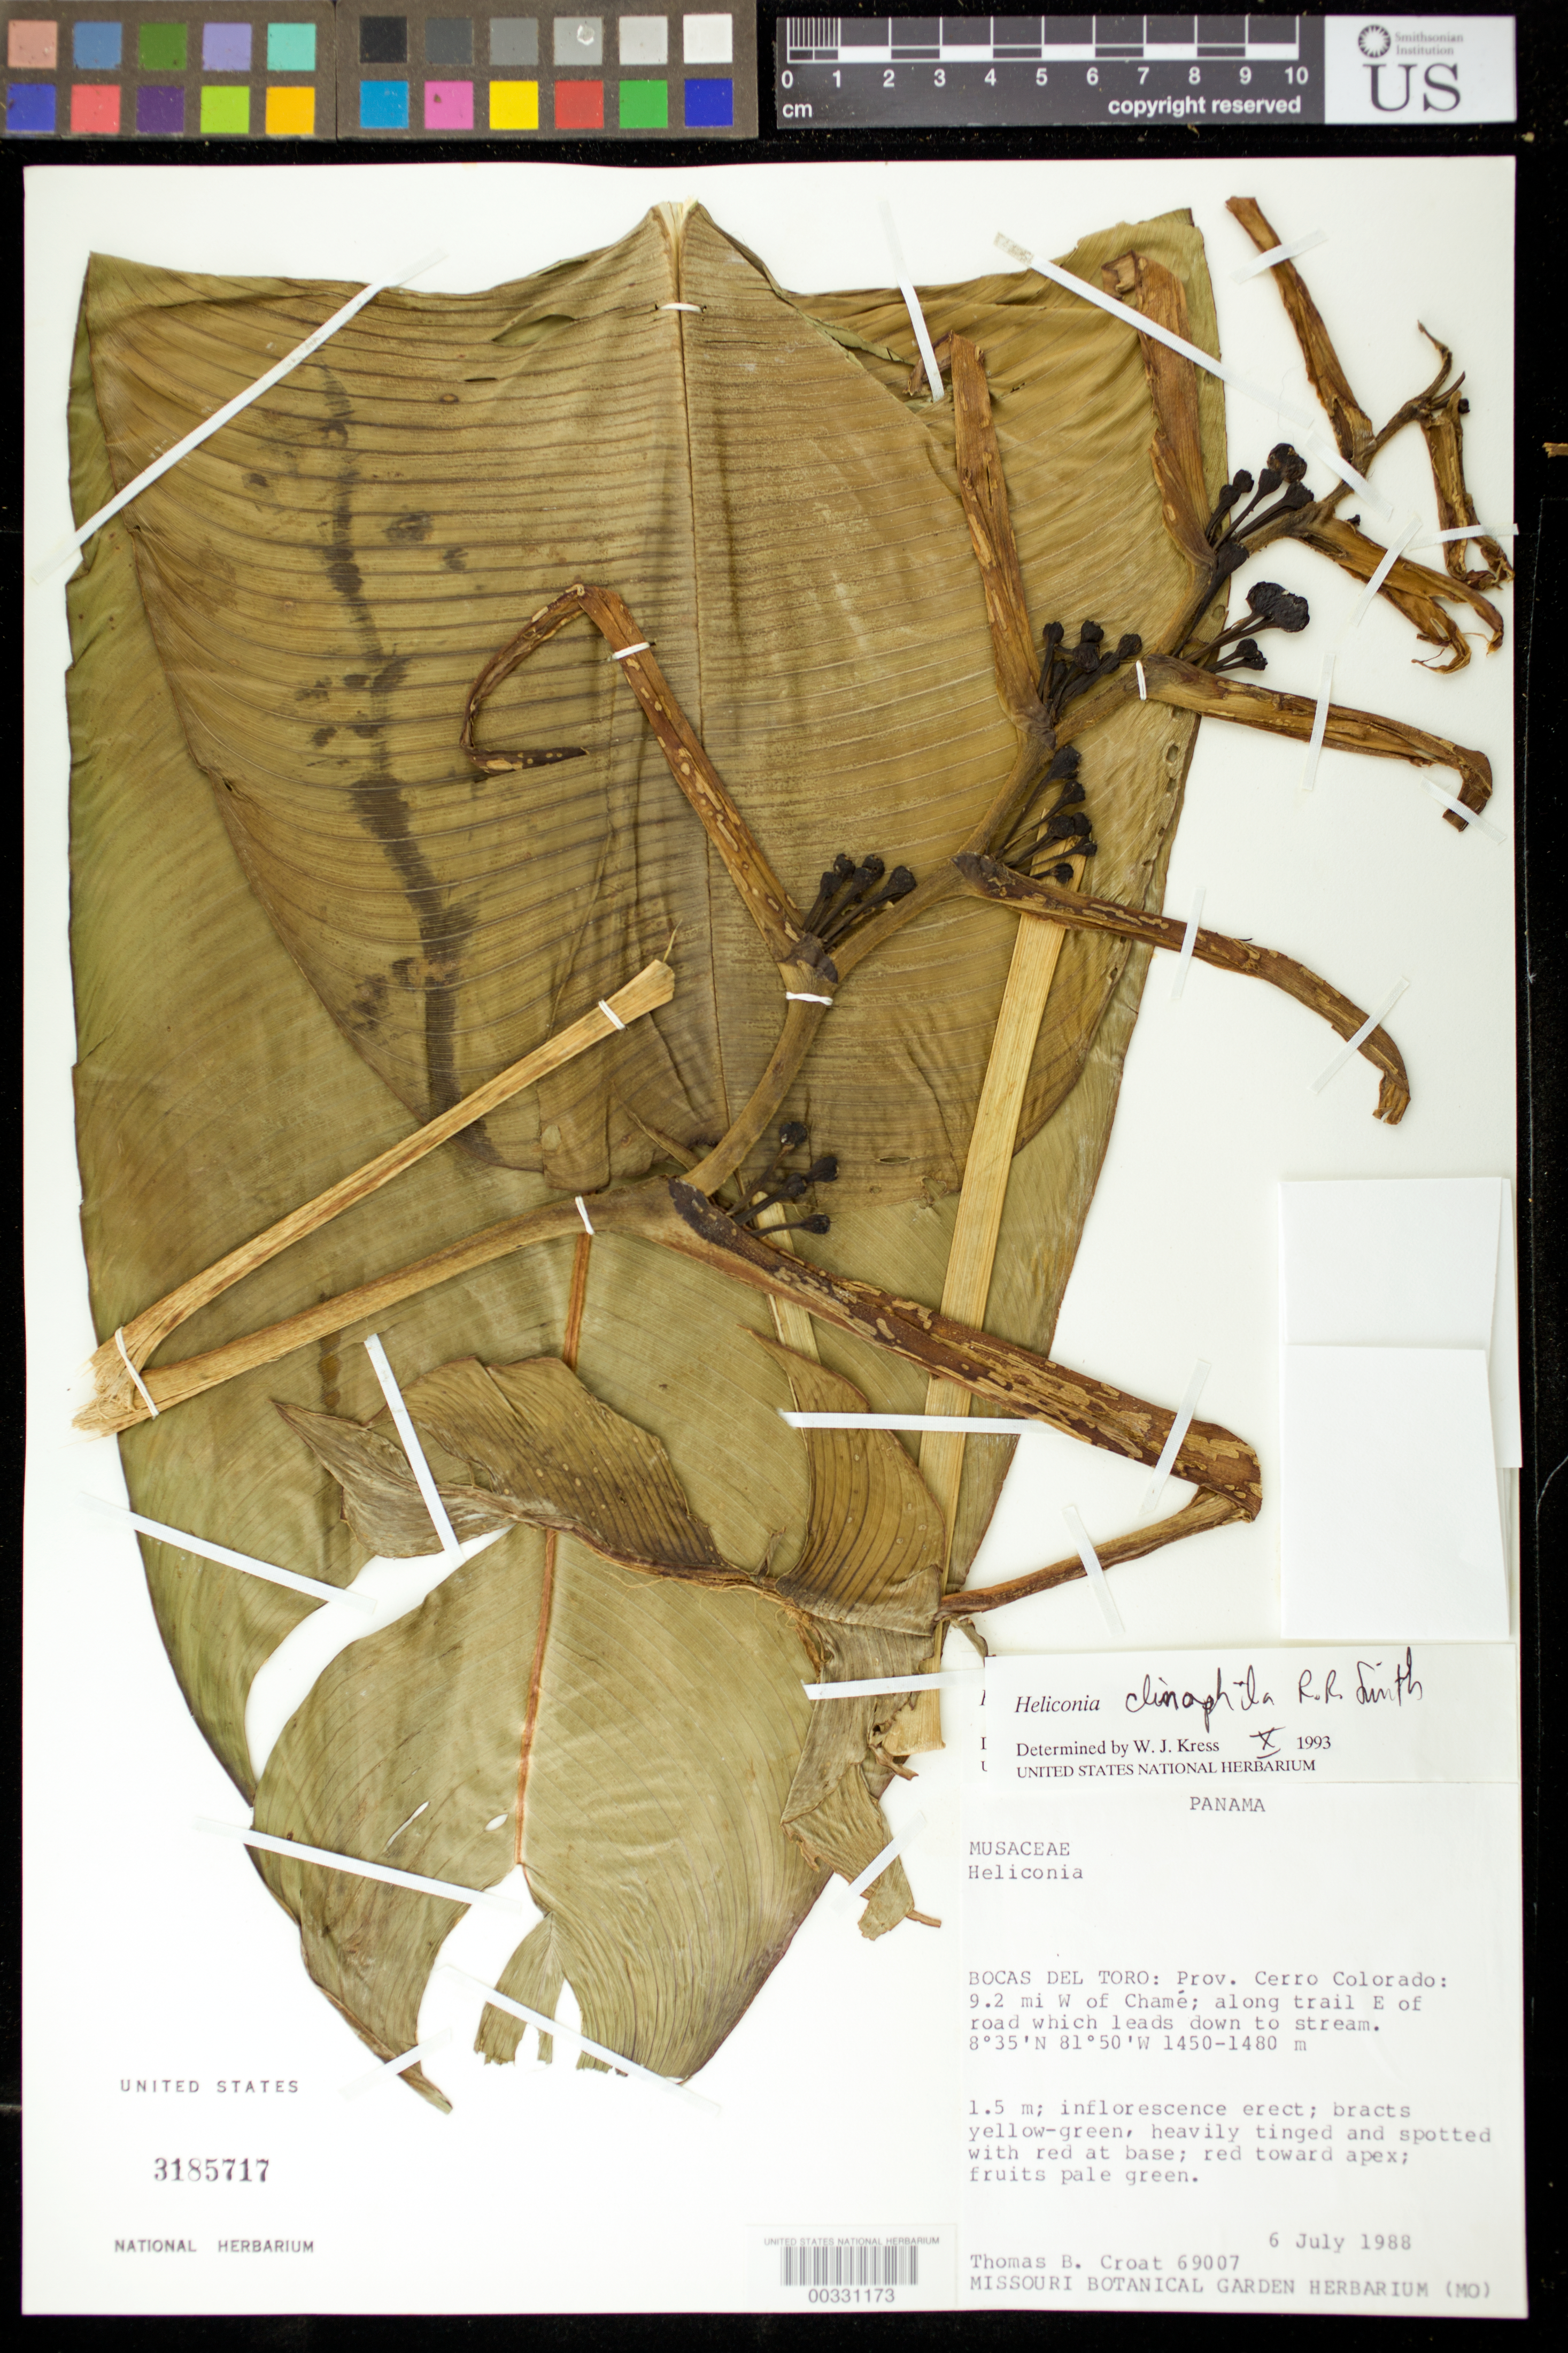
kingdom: Plantae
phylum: Tracheophyta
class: Liliopsida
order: Zingiberales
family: Heliconiaceae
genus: Heliconia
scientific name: Heliconia clinophila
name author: R.R. Sm.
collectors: T. B. Croat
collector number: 69007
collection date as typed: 06 Jul 1988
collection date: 1988-07-06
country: Panama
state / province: Bocas del Toro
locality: Prov Cerro Colorado, 9.2 mi W of Chame, along Trail E of road which leads down to stream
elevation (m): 1450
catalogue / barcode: US 3185717